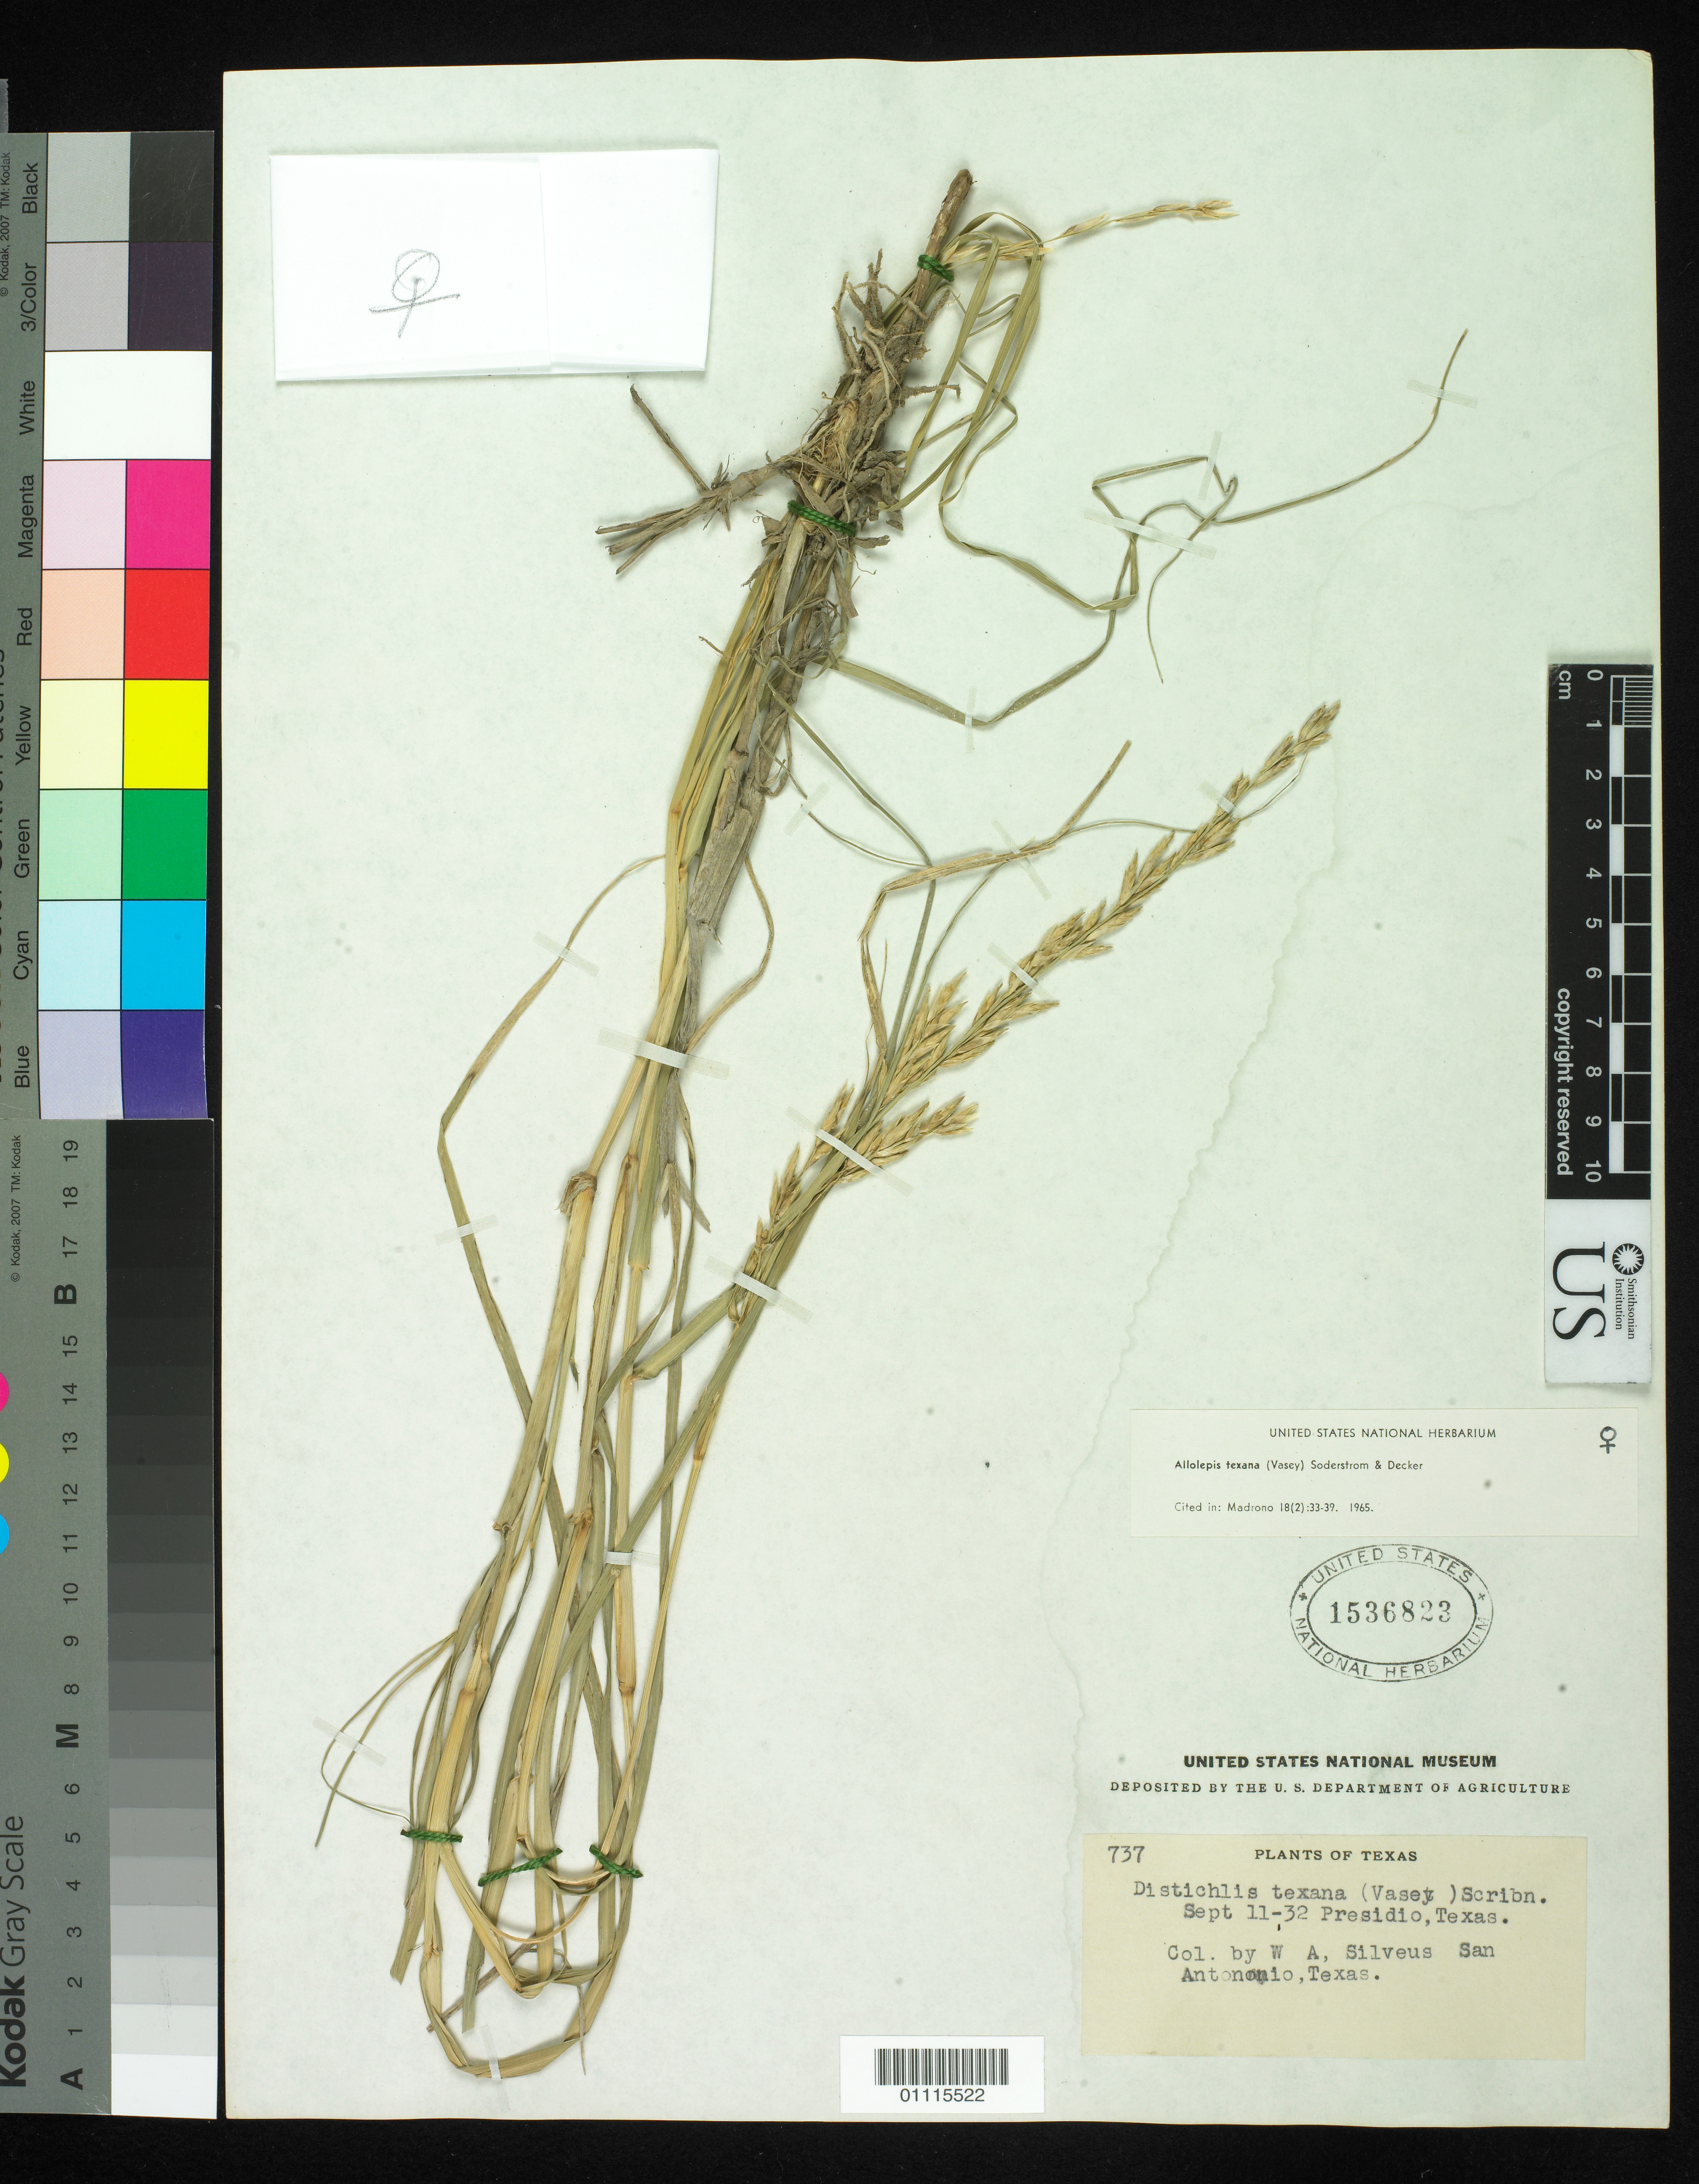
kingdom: Plantae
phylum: Tracheophyta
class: Liliopsida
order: Poales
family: Poaceae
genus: Allolepis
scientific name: Allolepis texana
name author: (Vasey) Soderstr. & H. F. Decker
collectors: W. Silveus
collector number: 737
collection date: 1932-09-11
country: United States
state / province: Texas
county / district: Presidio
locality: Presidio.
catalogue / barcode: US 1536823